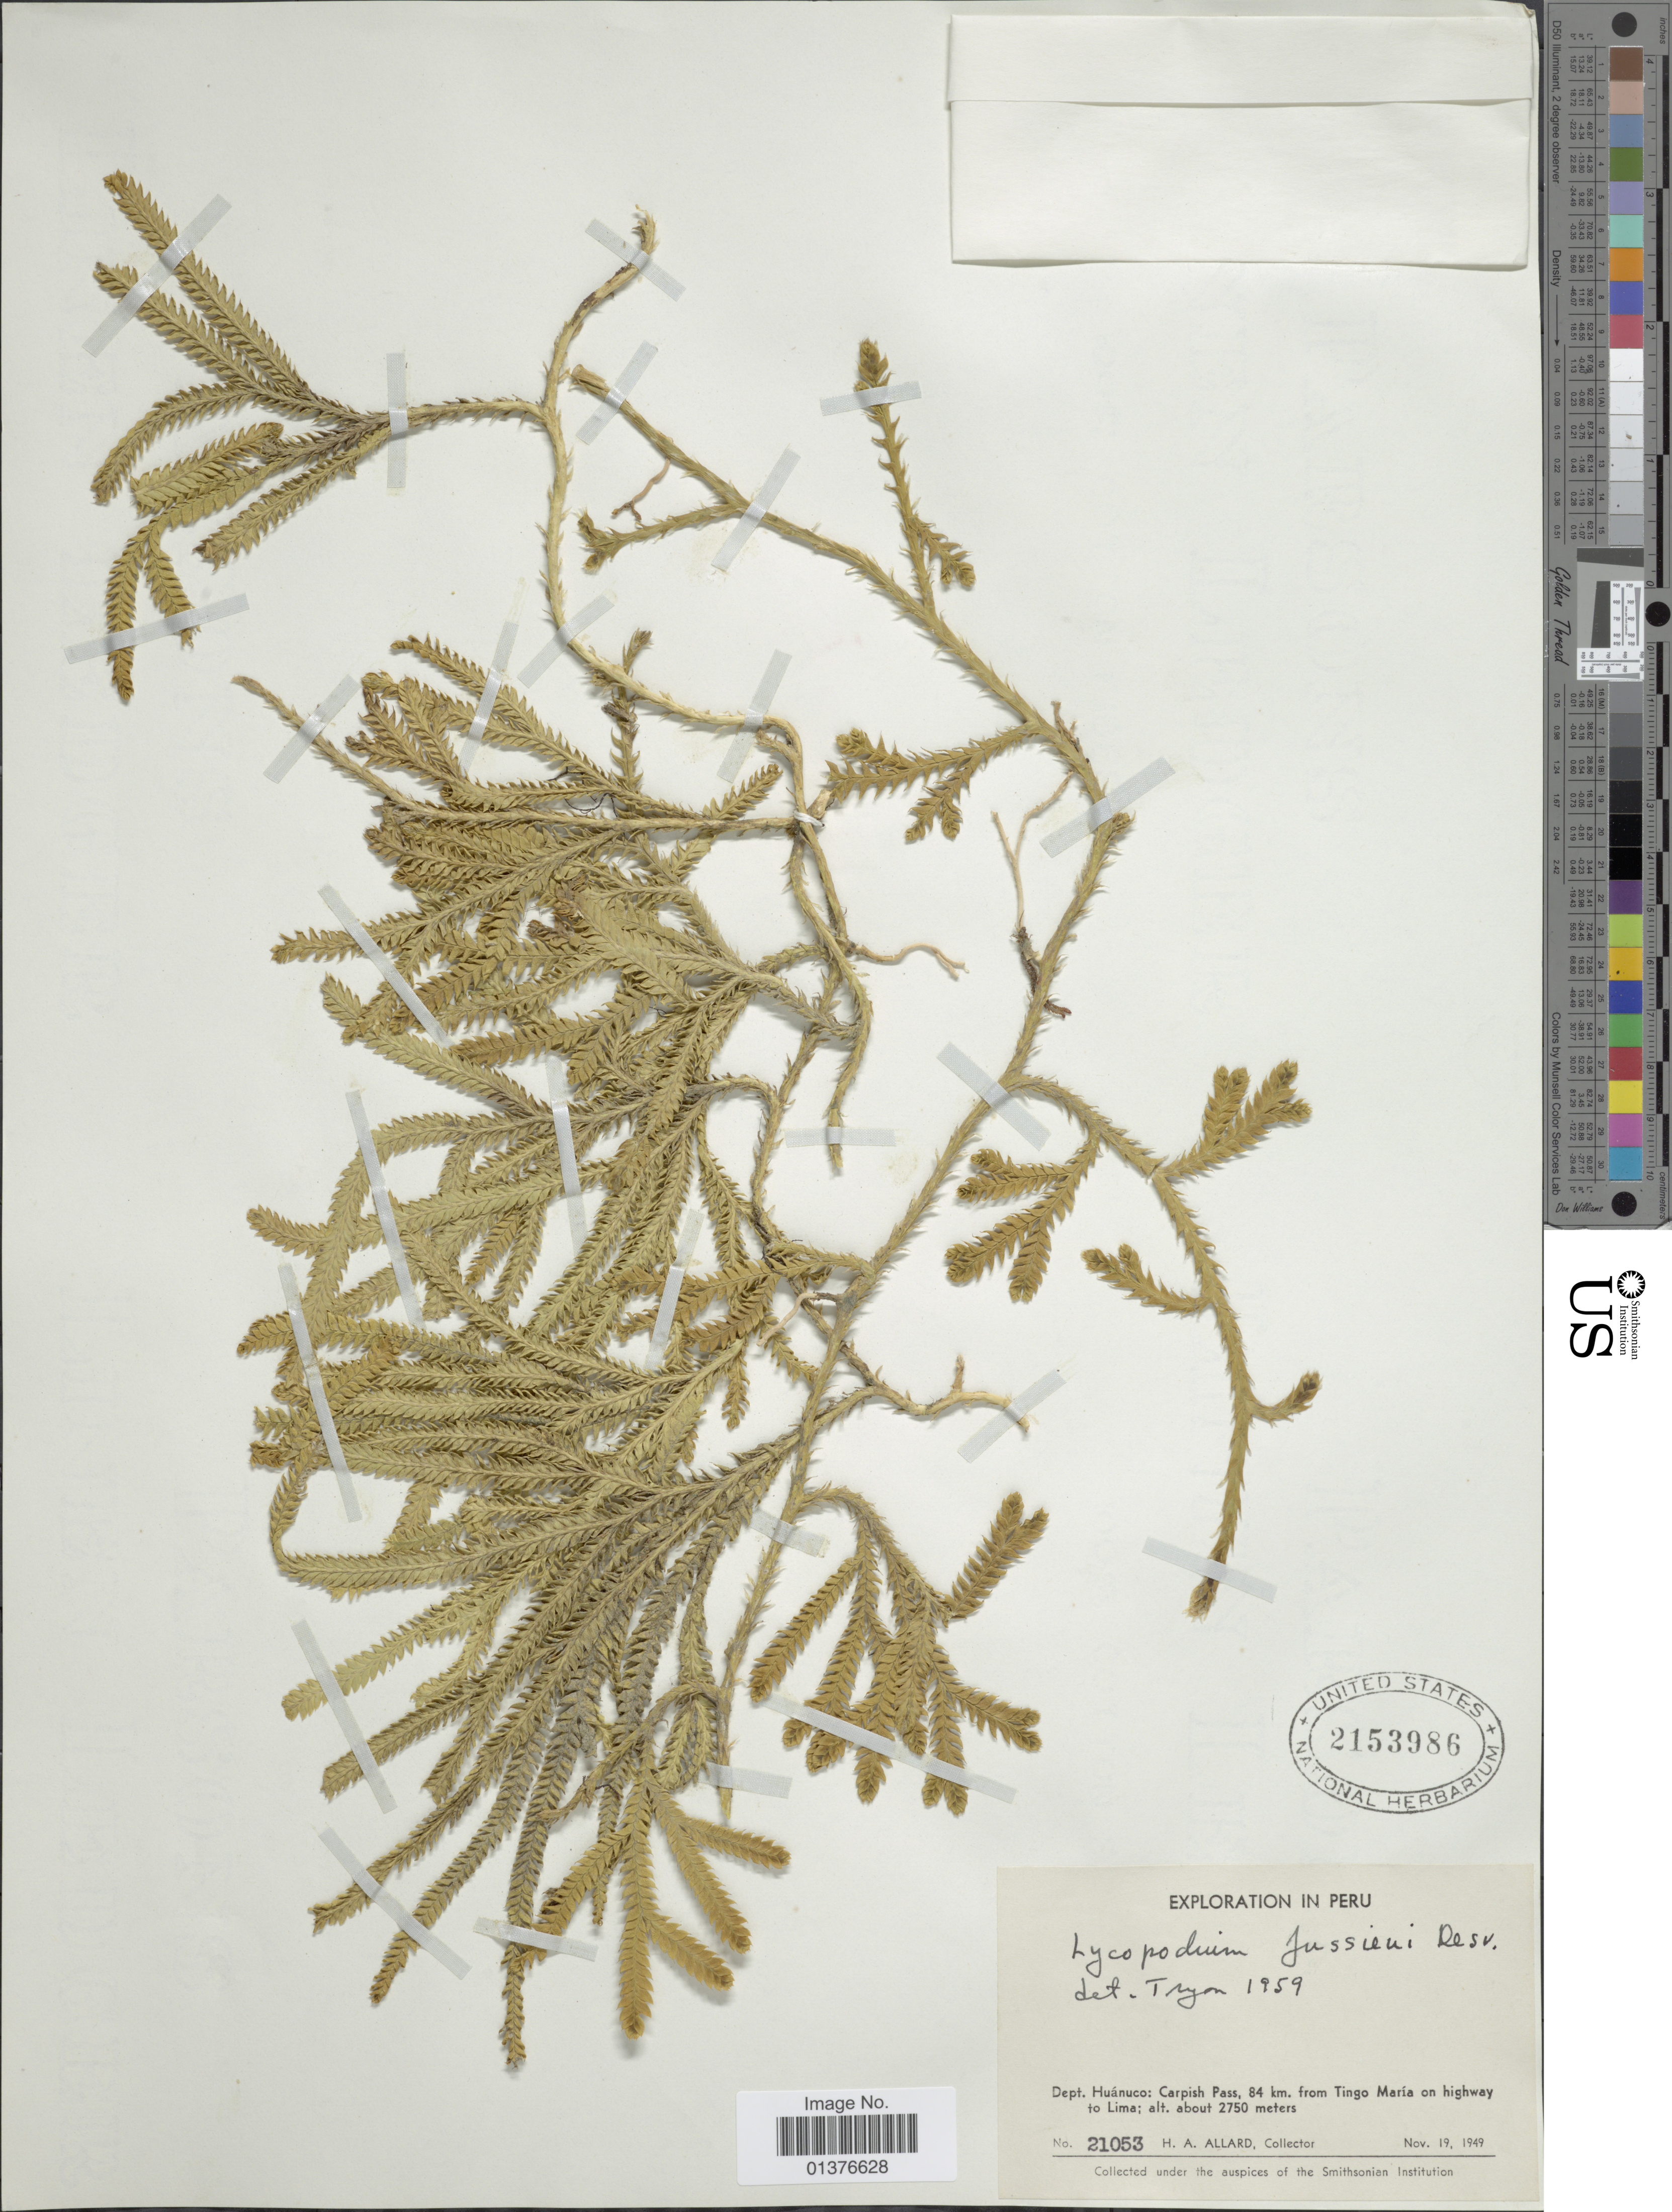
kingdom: Plantae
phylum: Tracheophyta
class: Lycopodiopsida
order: Lycopodiales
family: Lycopodiaceae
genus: Diphasium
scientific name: Diphasium jussiaei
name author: (Desv.) C. Presl ex Rothm.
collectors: H. A. Allard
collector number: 21053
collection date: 1949-11-19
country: Peru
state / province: Huánuco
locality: Carpish Pass, 84km from Tingo Maria on highway to Lima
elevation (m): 2750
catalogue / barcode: US 2153986